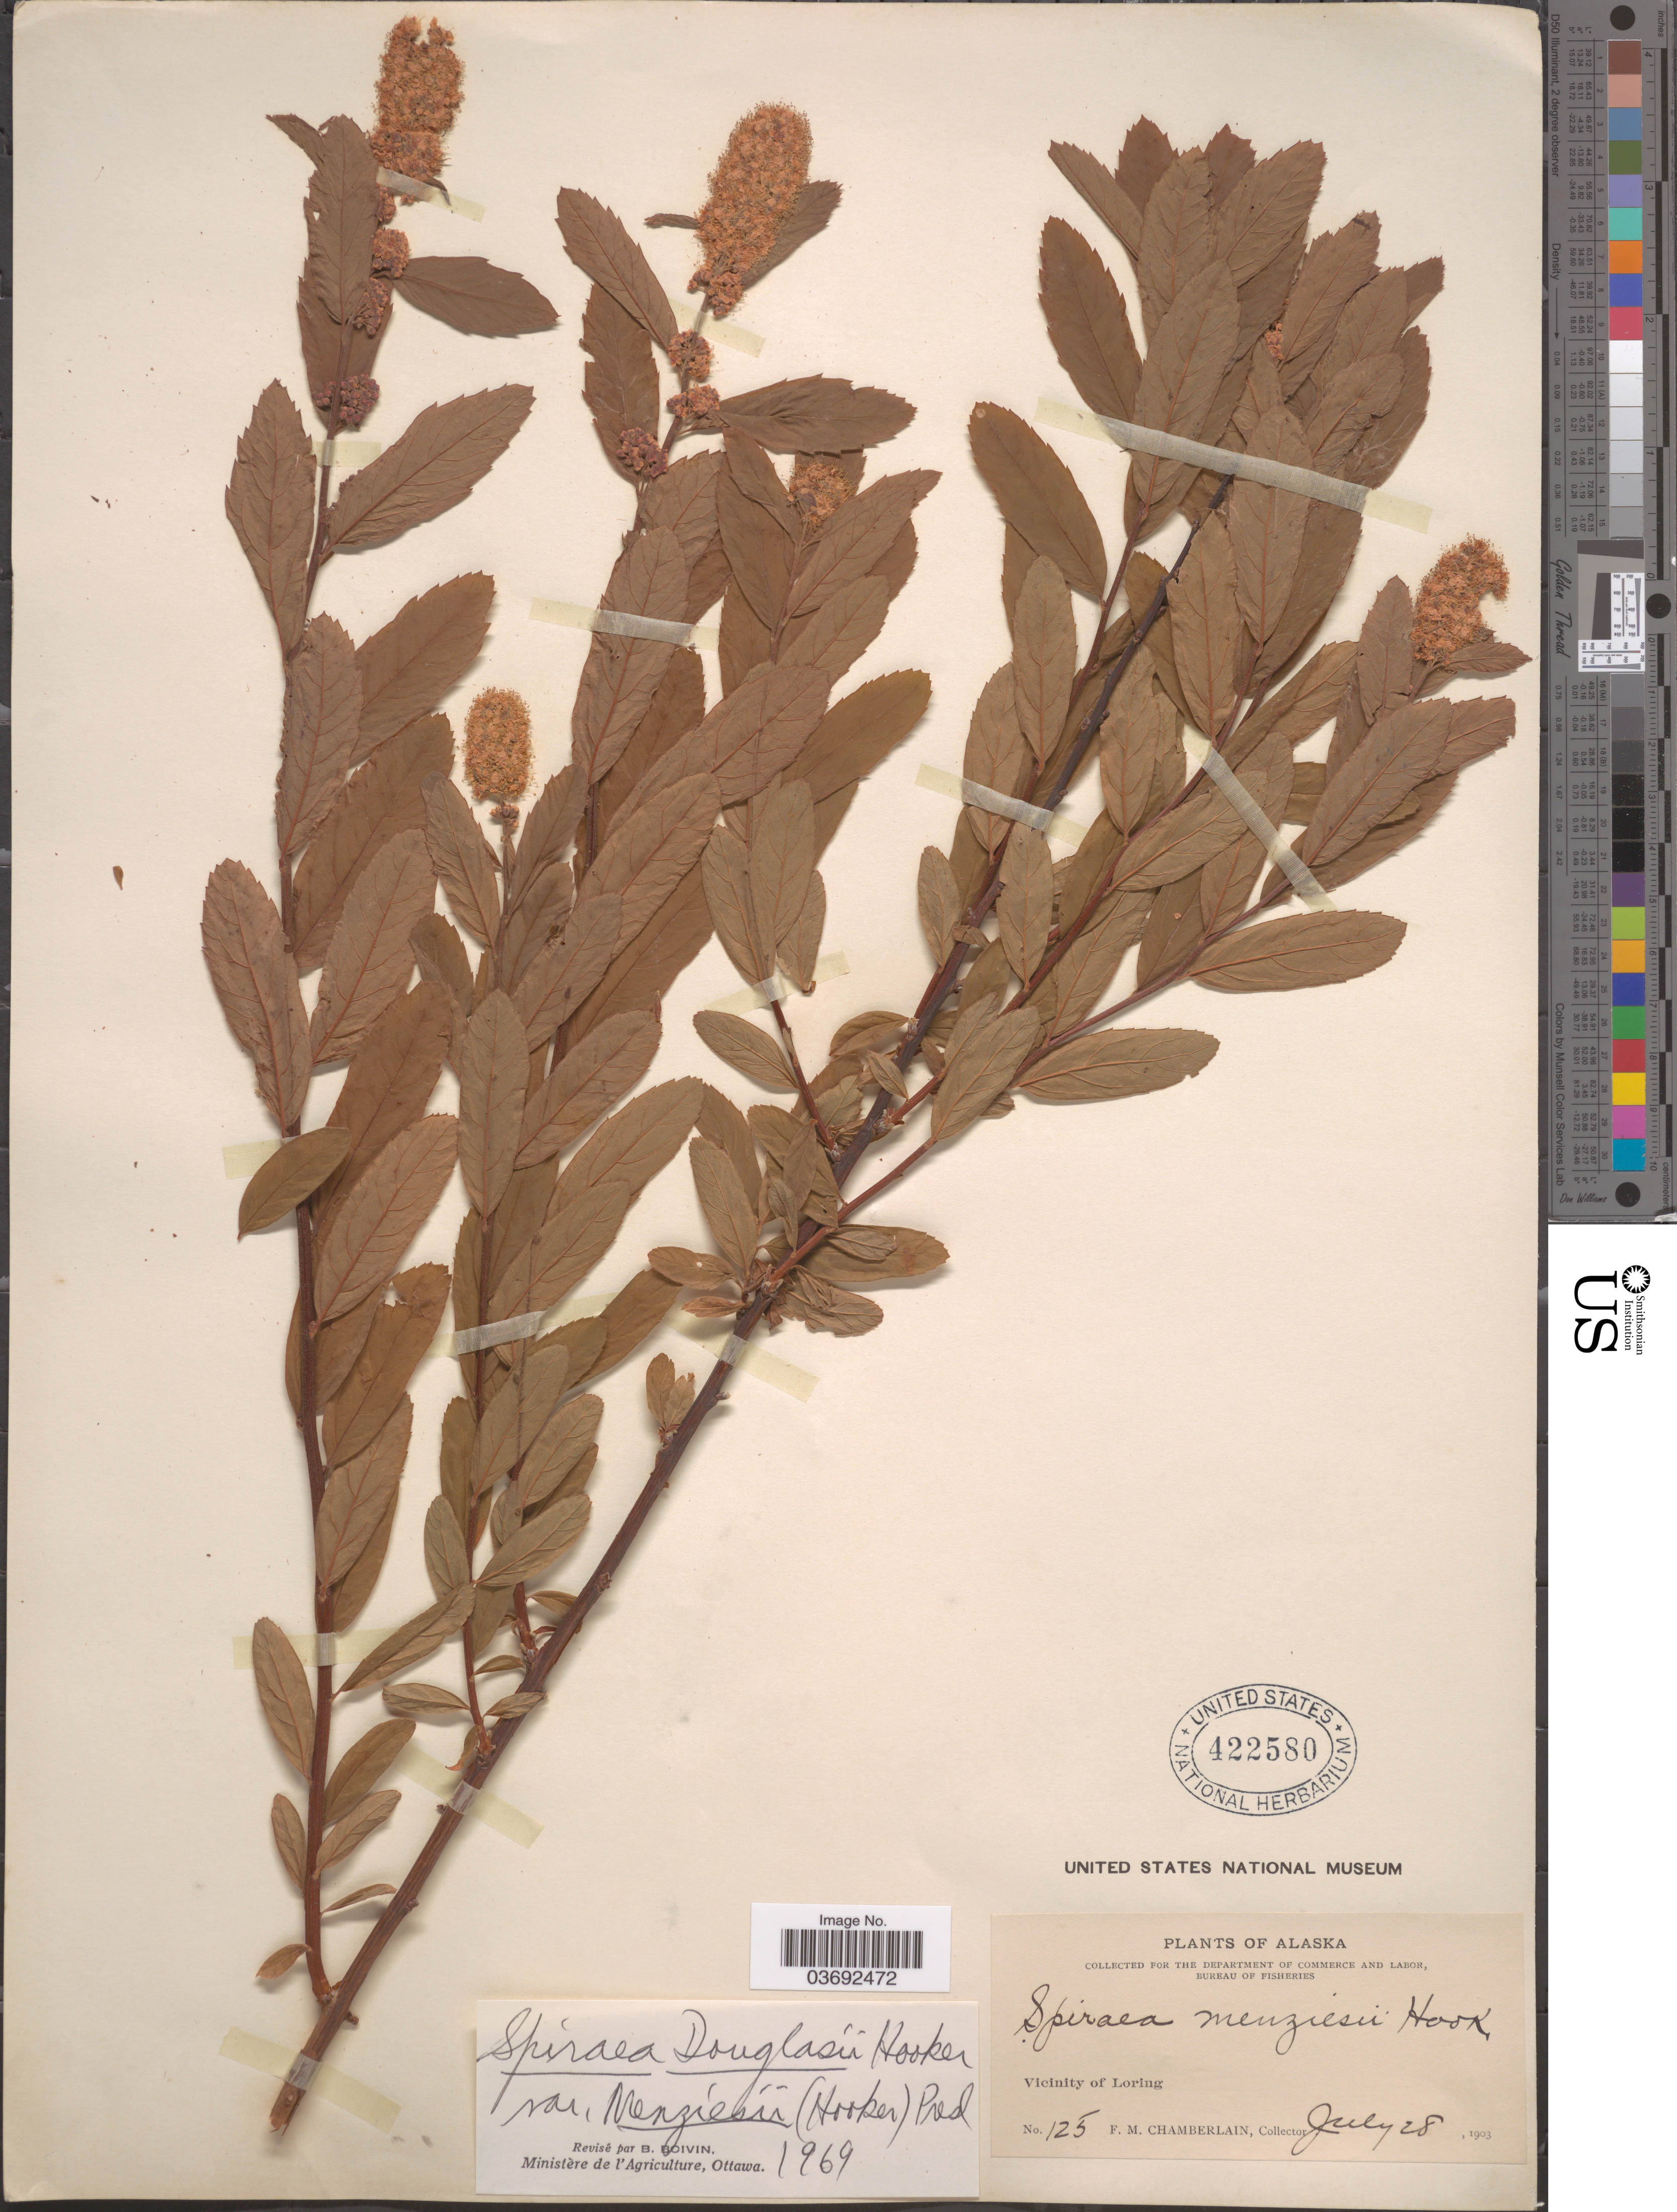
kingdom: Plantae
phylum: Tracheophyta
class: Magnoliopsida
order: Rosales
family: Rosaceae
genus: Spiraea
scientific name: Spiraea douglasii var. menziesii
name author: (Hook.) C. Presl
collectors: F. Chamberlain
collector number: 125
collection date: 1903-07-28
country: United States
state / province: Alaska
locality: Vicinity of Loring.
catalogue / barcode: US 422580